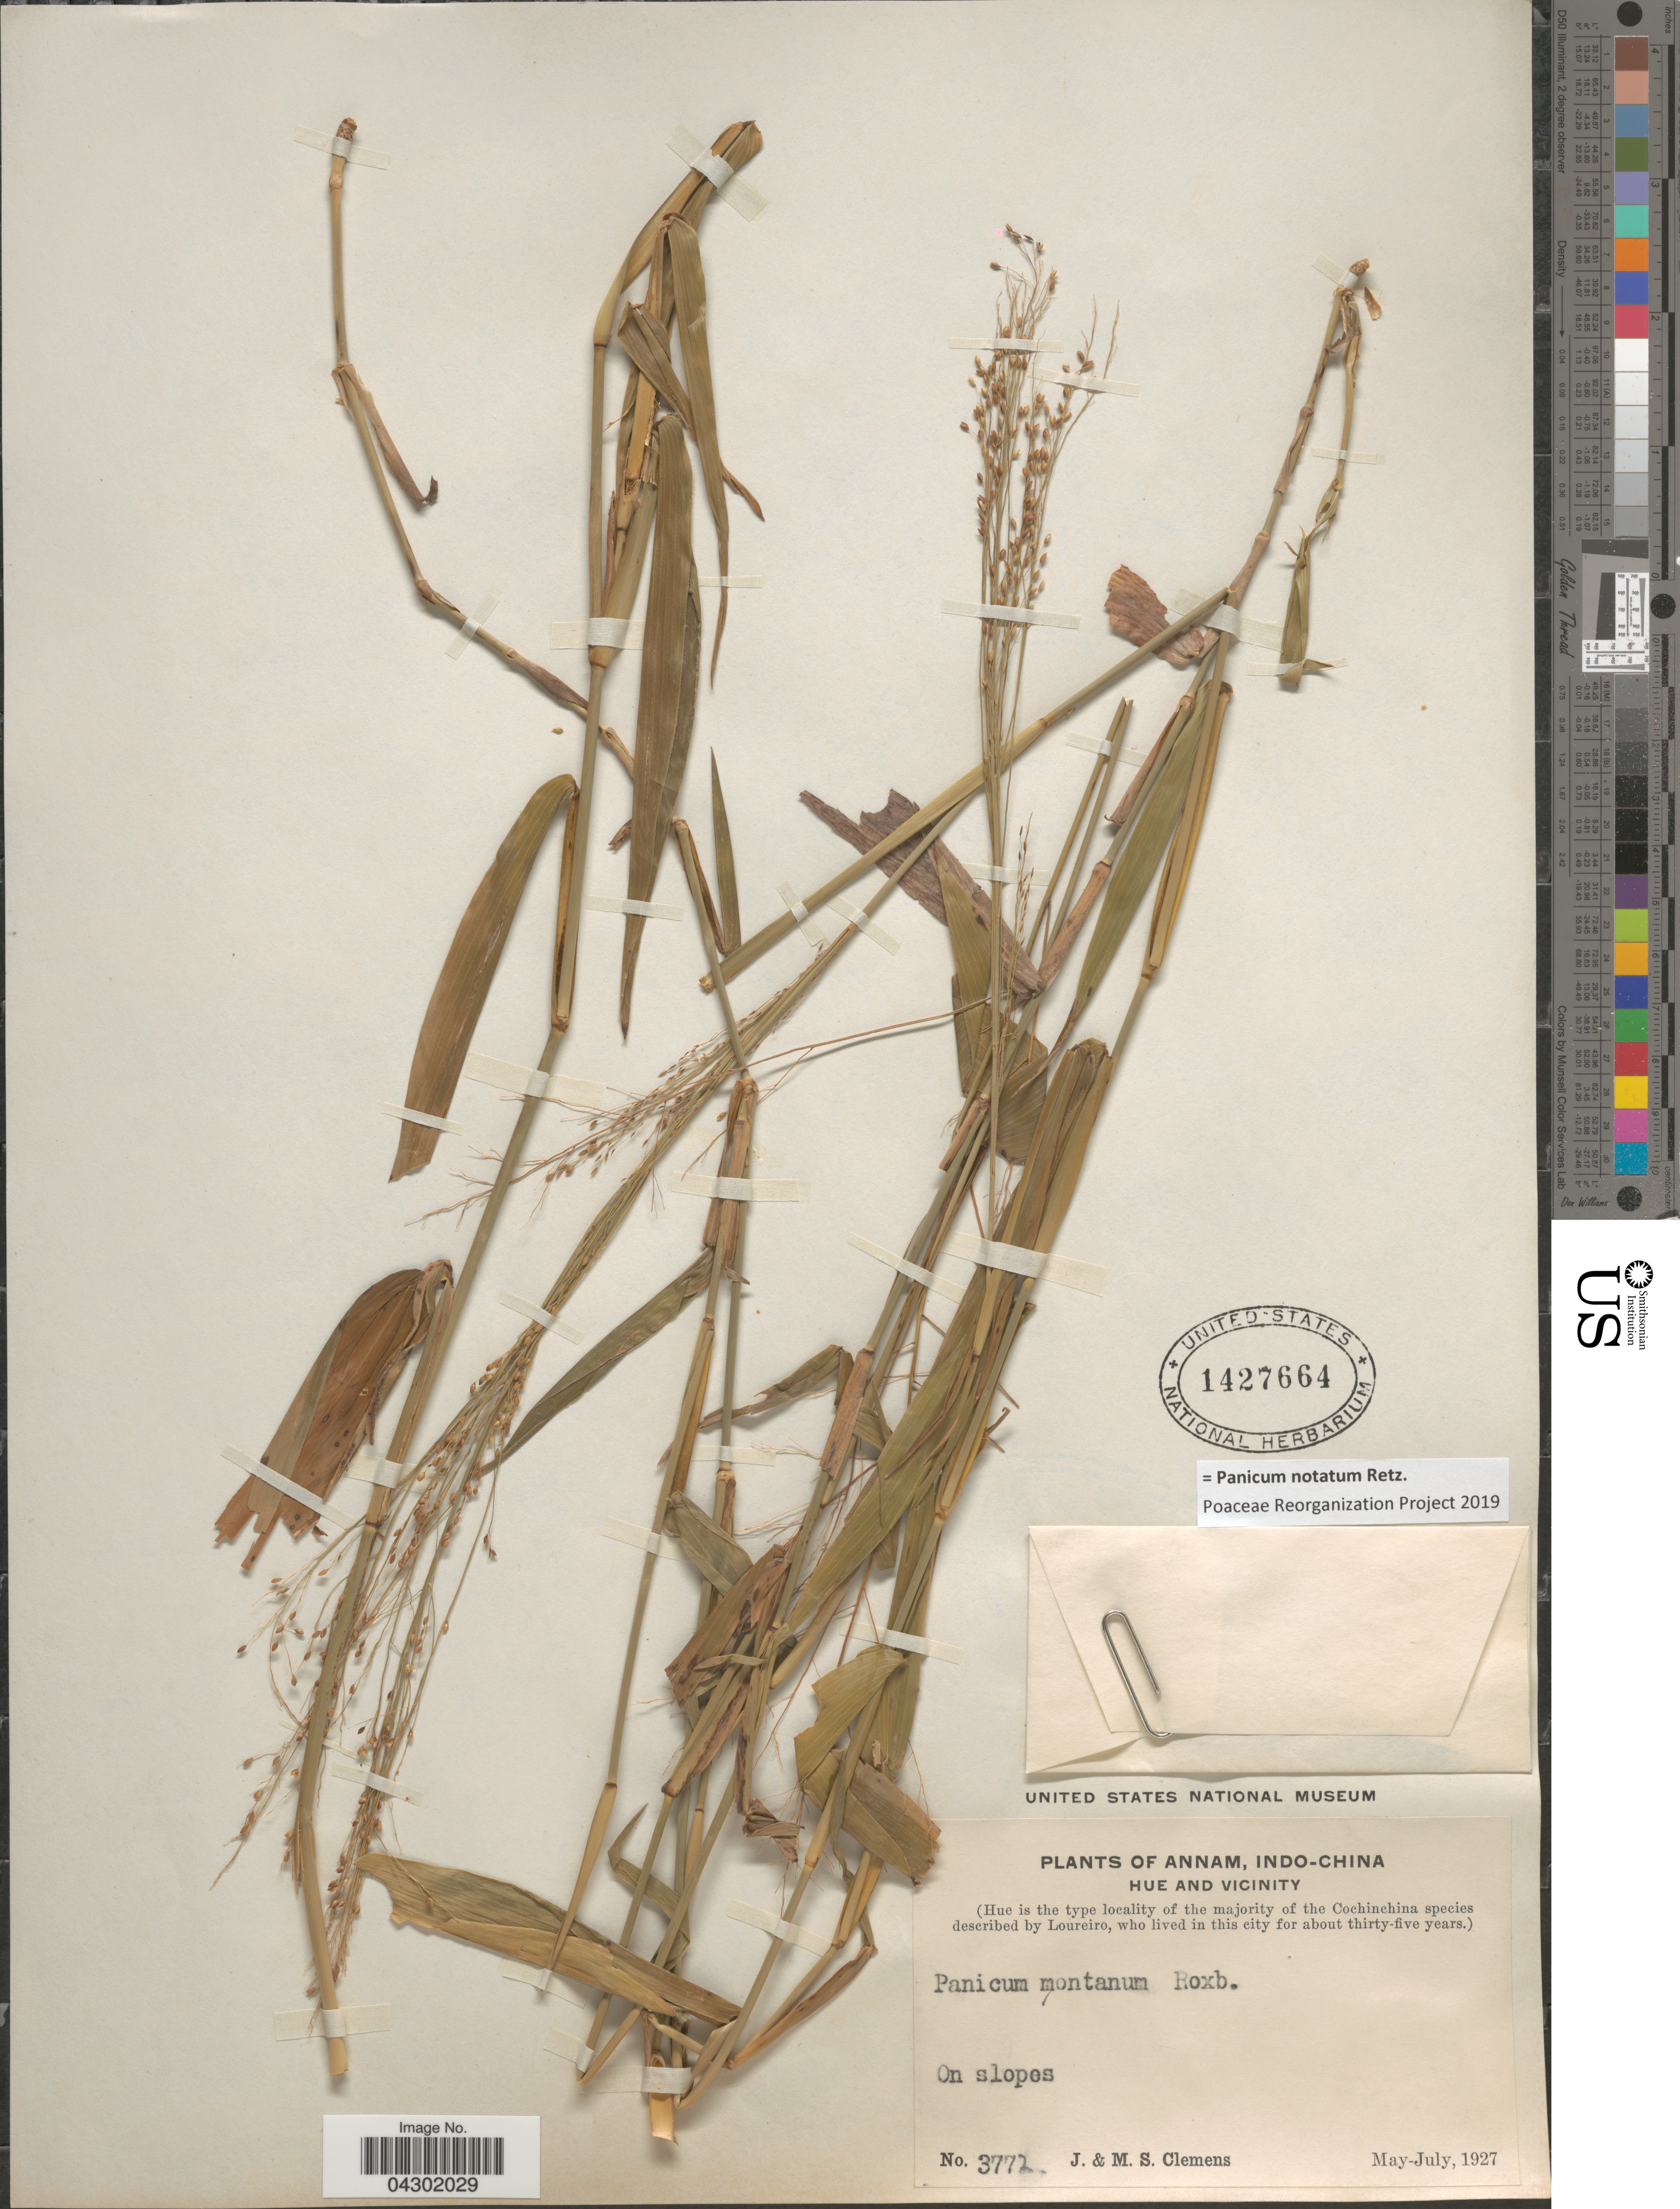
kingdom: Plantae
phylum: Tracheophyta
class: Liliopsida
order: Poales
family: Poaceae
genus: Panicum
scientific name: Panicum notatum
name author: Retz.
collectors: J. Clemens & M. S. Clemens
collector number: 3772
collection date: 1927-05/1927-07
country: Vietnam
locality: Annam, Indo-China. Hue and vicinity. (Hue is the type locality of the majority of the Cochinchina). On slopes.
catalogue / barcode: US 1427664